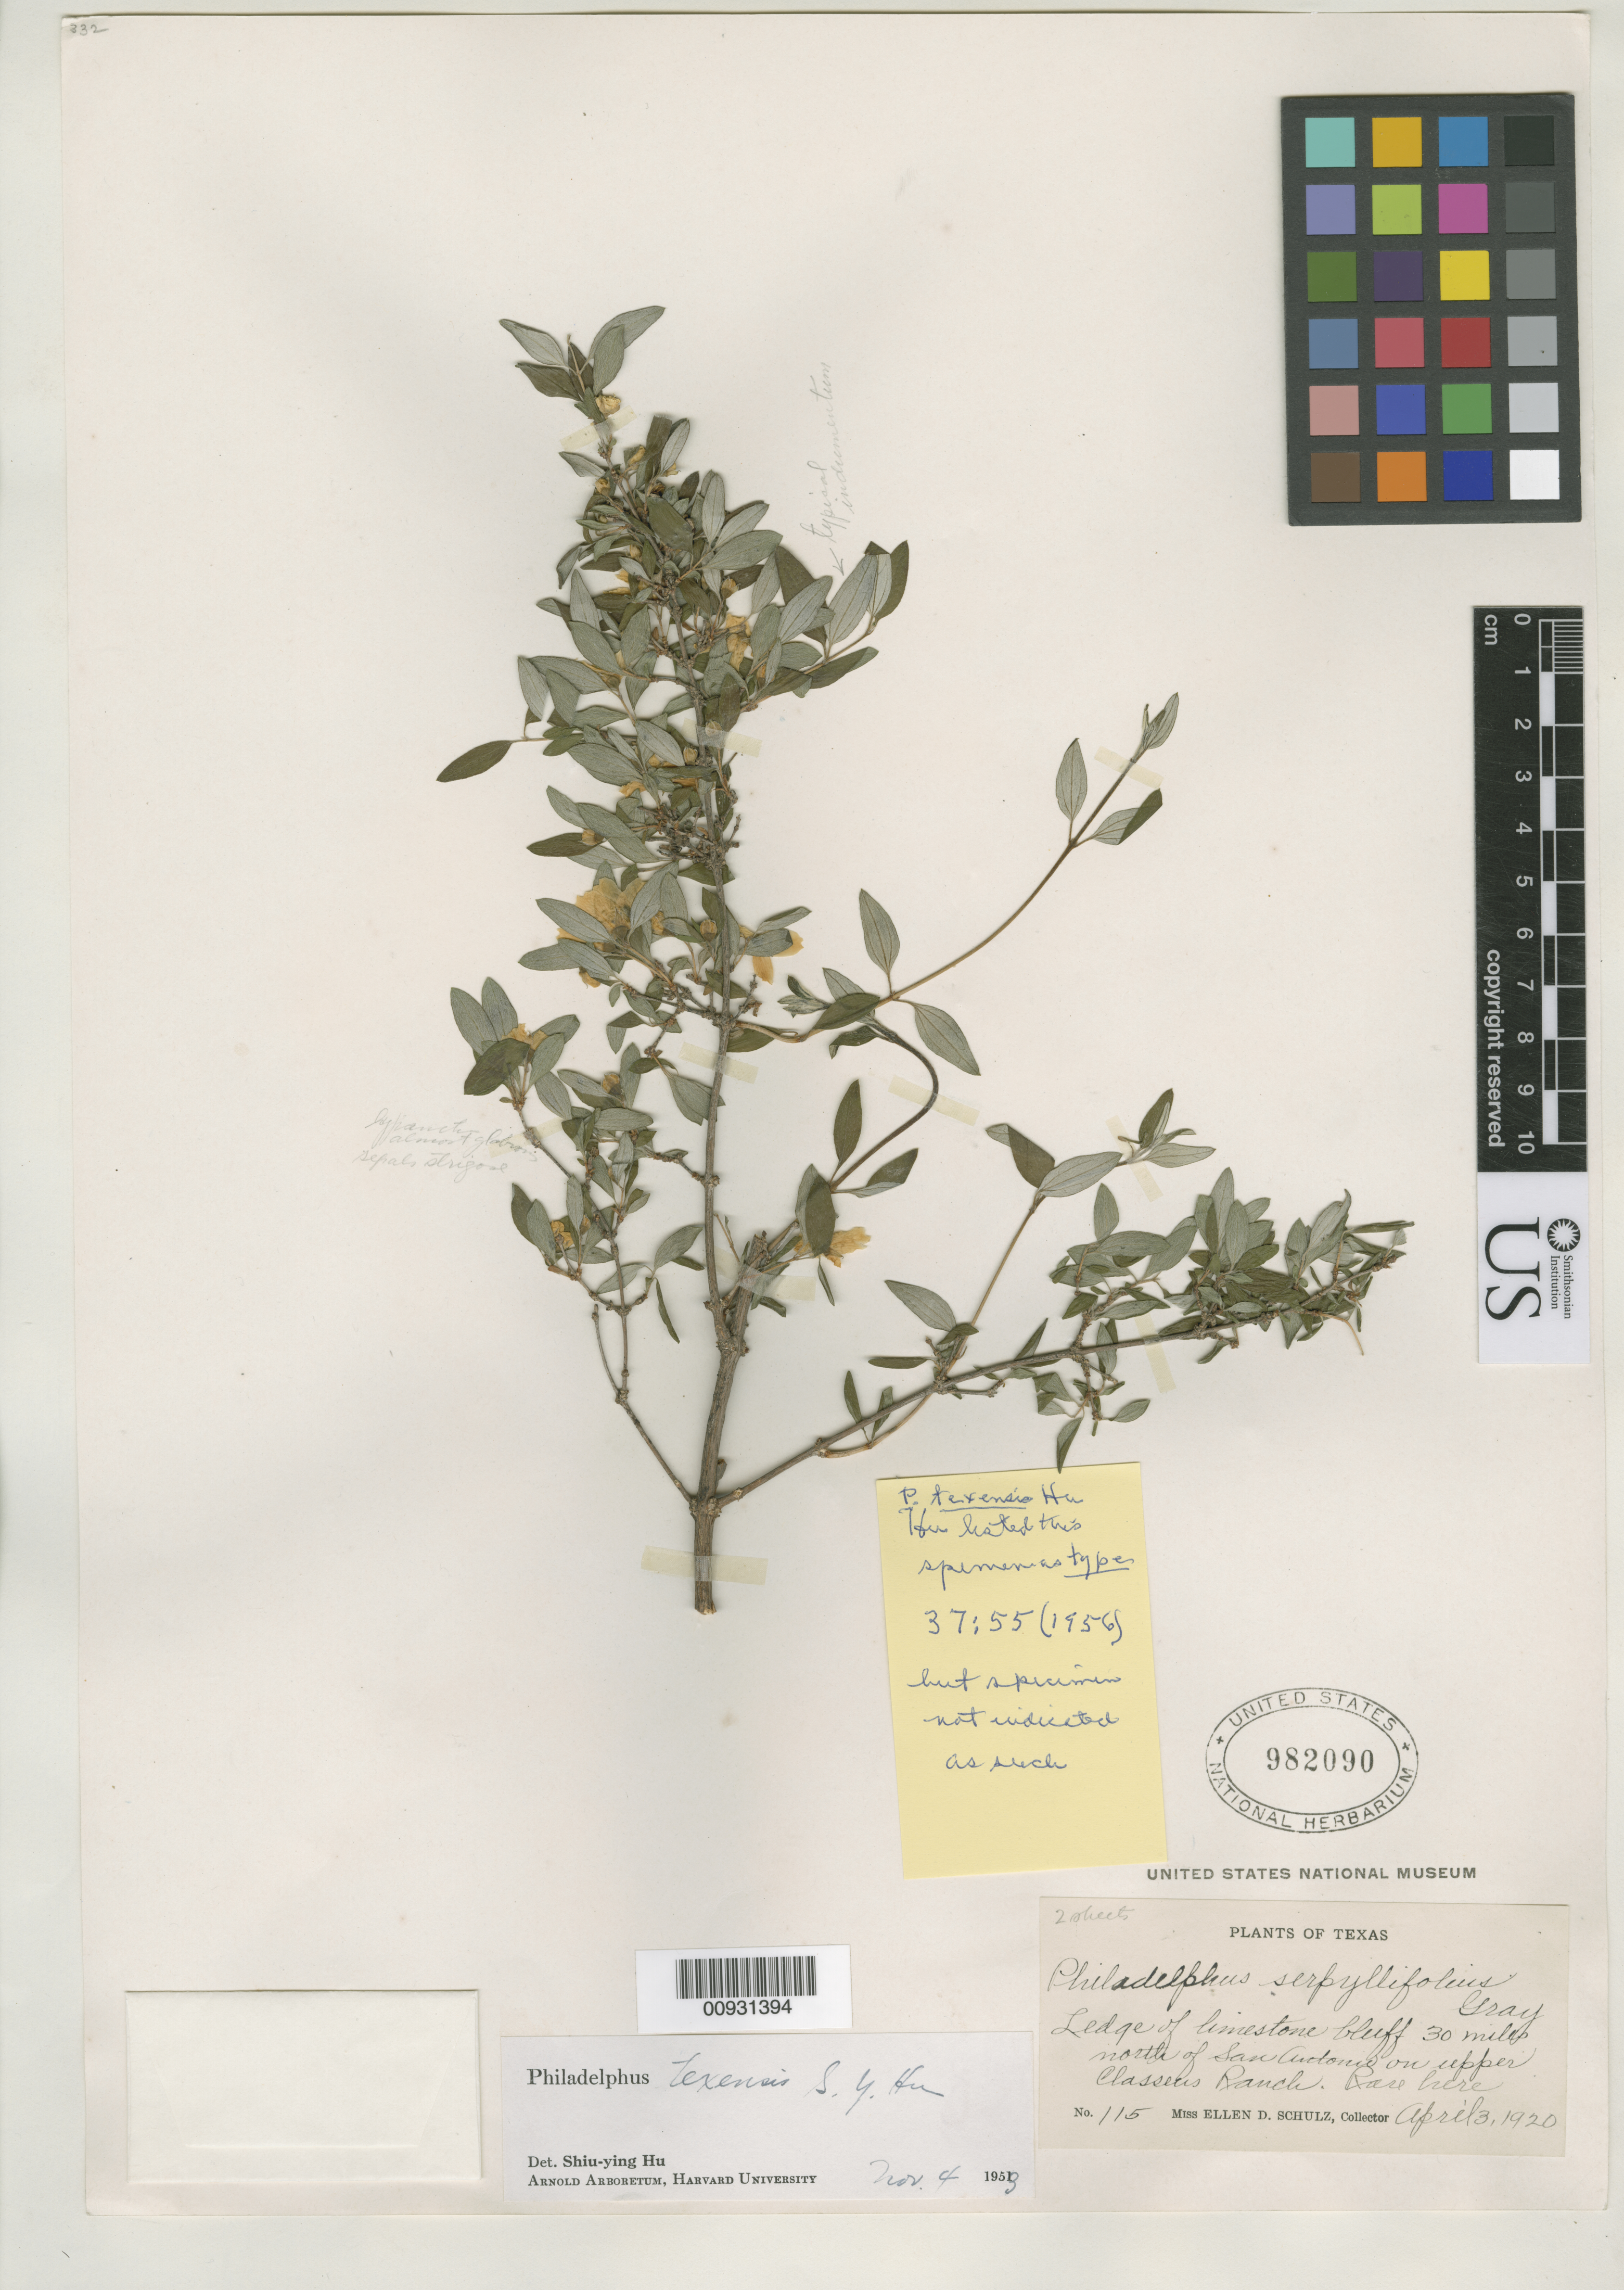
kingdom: Plantae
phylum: Tracheophyta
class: Magnoliopsida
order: Cornales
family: Hydrangeaceae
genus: Philadelphus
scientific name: Philadelphus texensis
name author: S.Y. Hu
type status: Syntype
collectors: E. D. Schulz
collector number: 115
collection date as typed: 03 Apr 1920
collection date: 1920-04-03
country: United States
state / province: Texas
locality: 30 miles North of San Antonio on Upper Classeus Ranch.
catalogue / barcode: US 982090